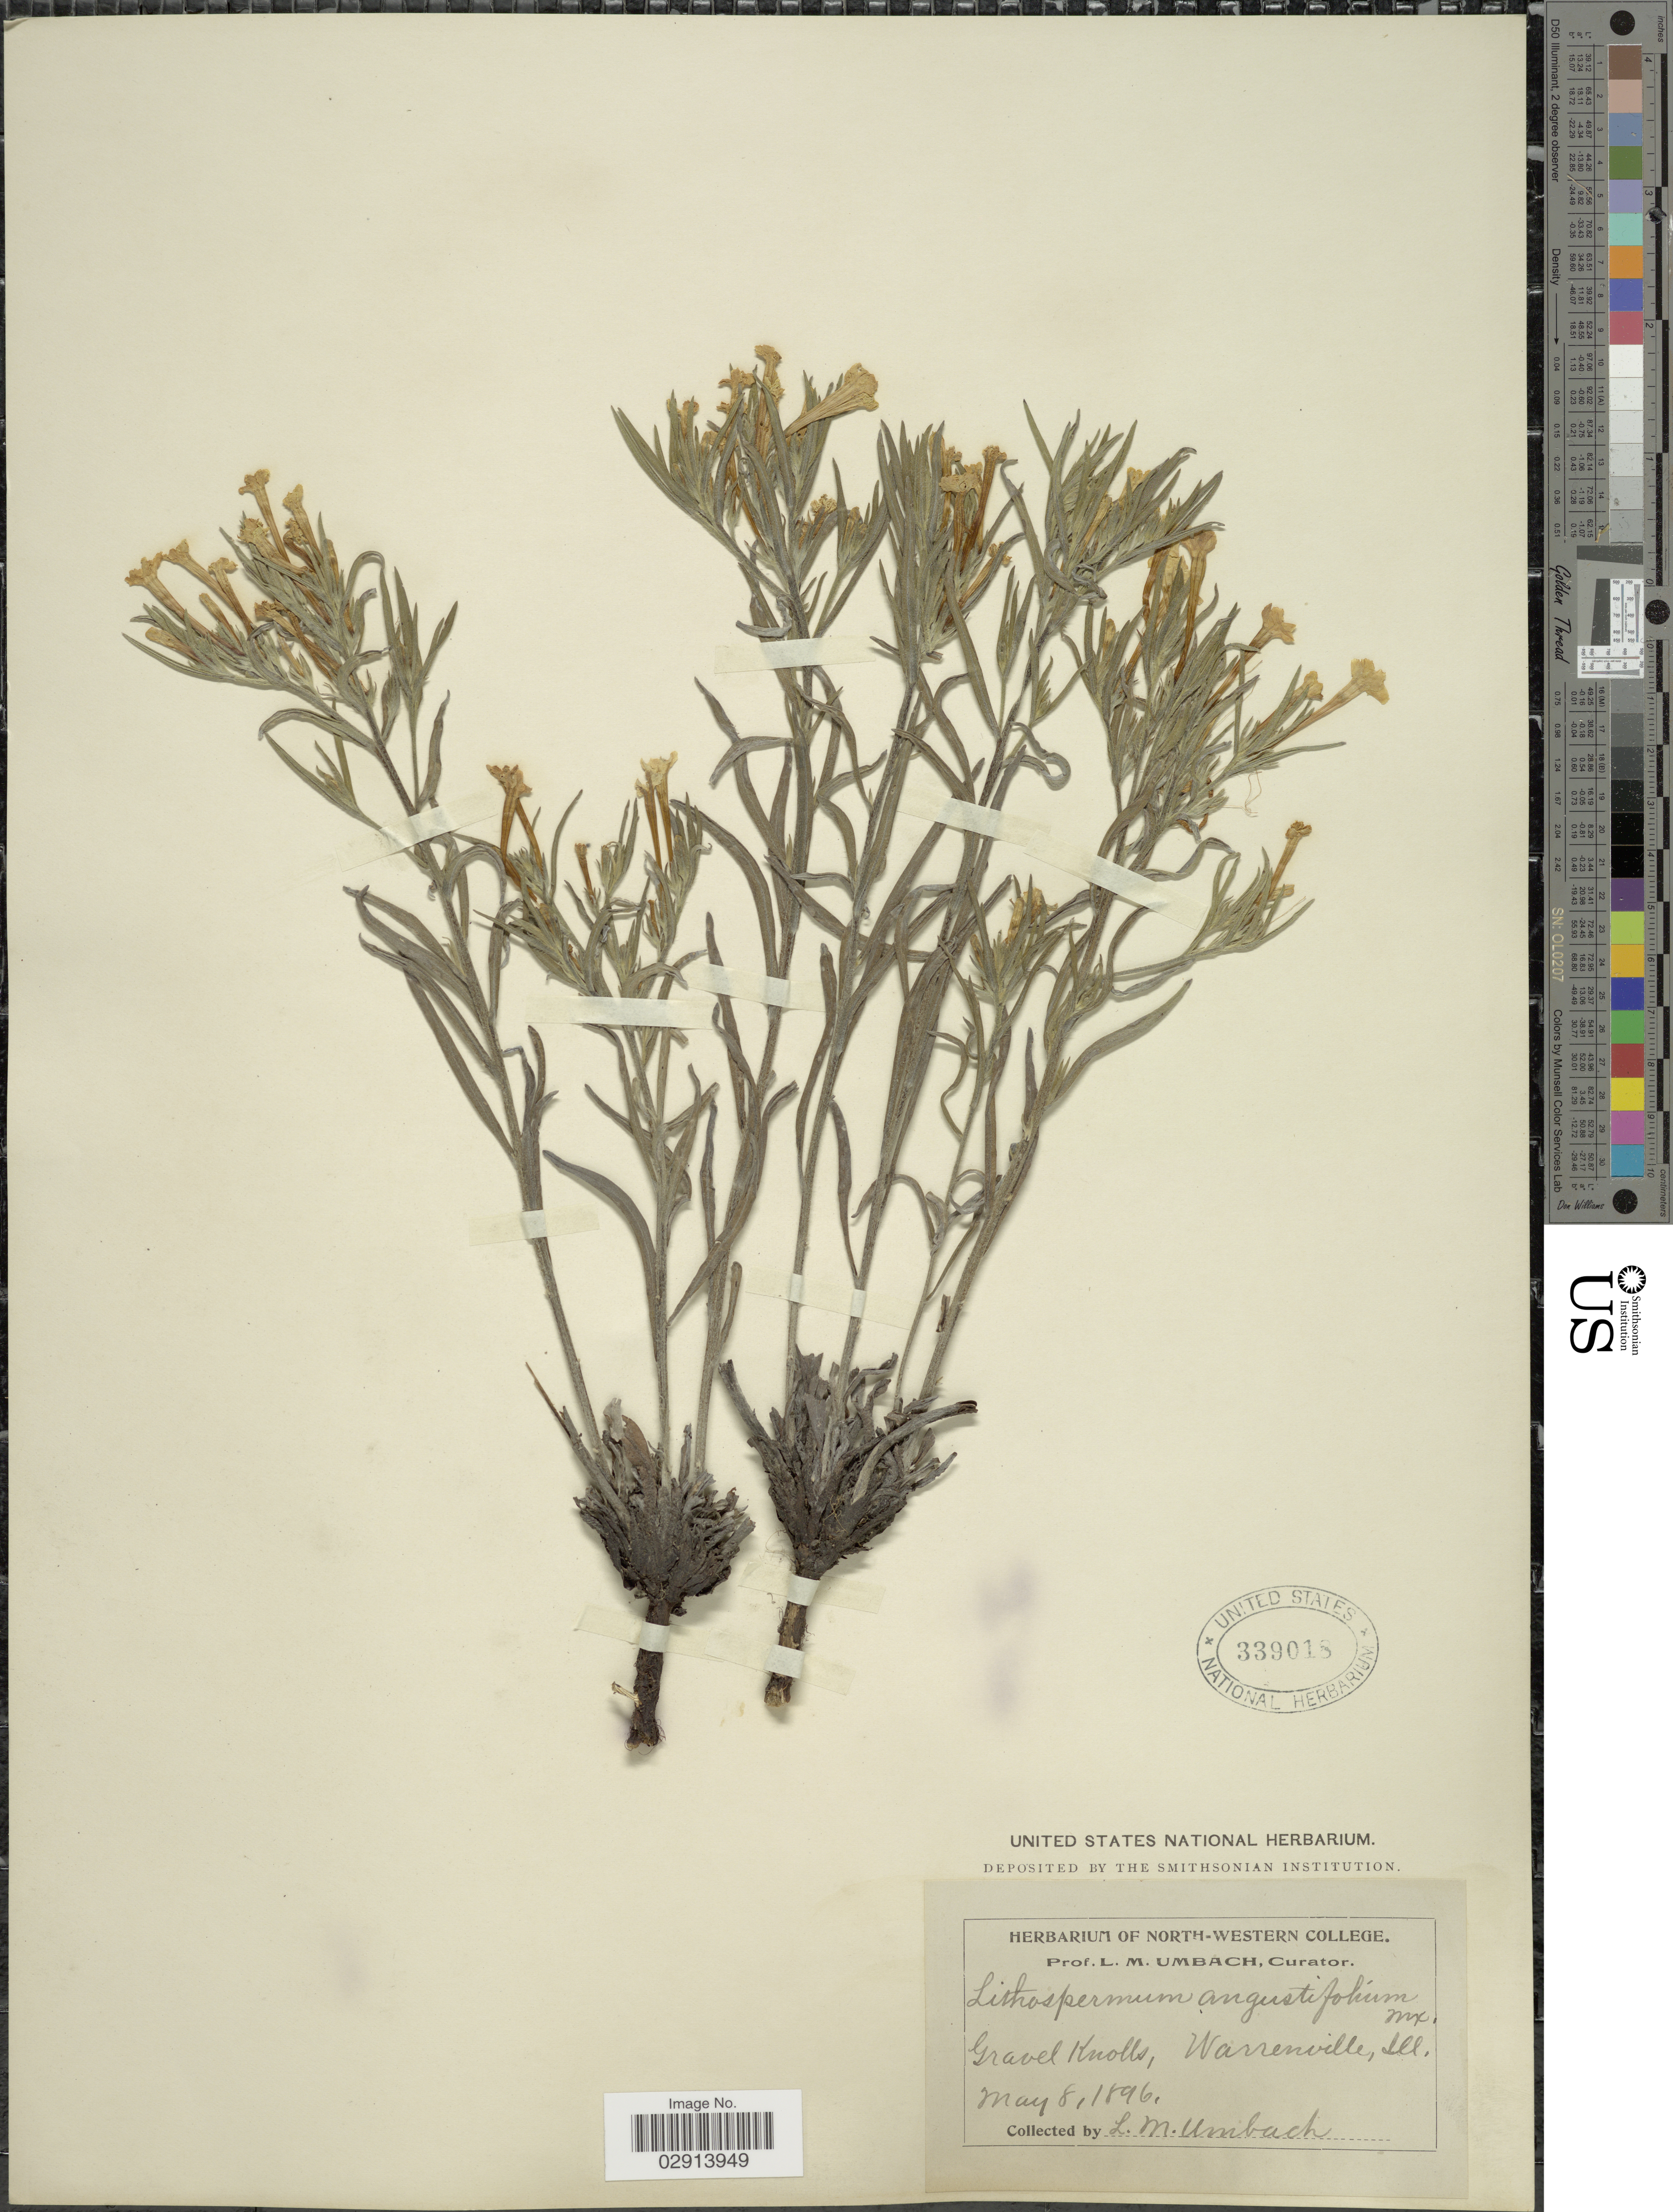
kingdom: Plantae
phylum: Tracheophyta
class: Magnoliopsida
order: Boraginales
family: Boraginaceae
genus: Lithospermum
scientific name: Lithospermum incisum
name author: Lehm.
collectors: L. M. Umbach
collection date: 1896-05-08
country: United States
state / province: Illinois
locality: Gravel Knolls, Warrenville.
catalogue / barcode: US 339018